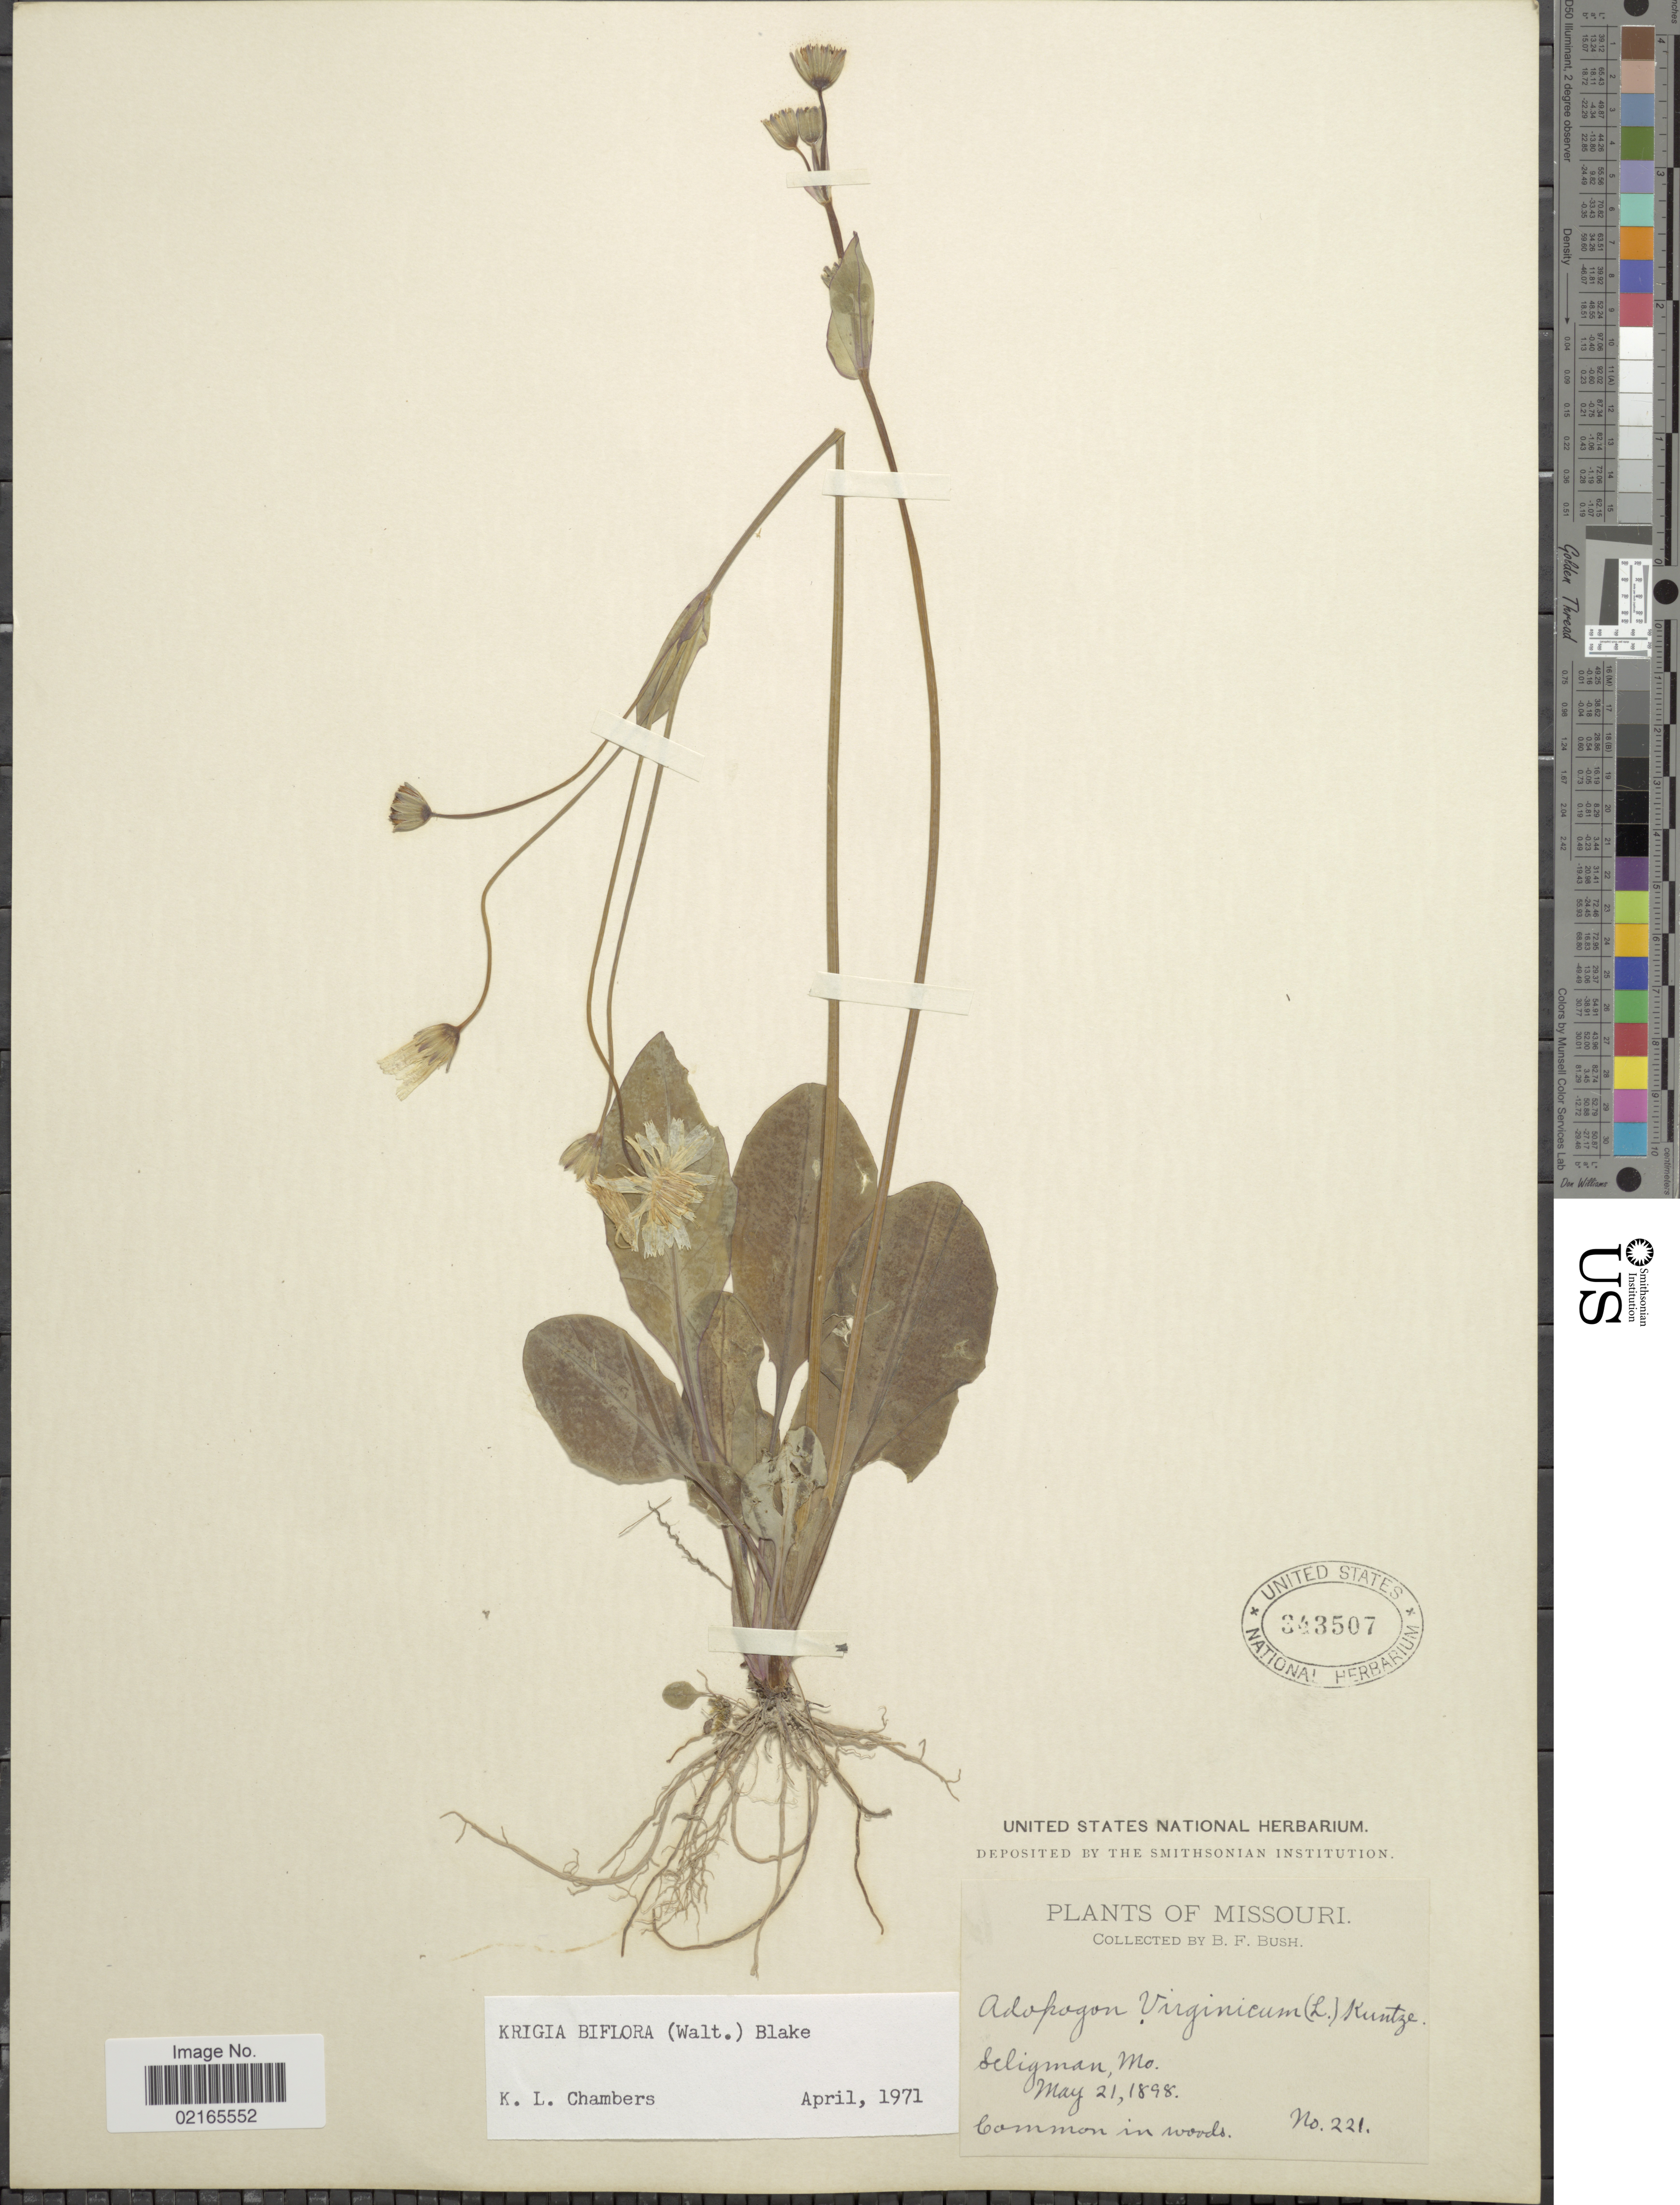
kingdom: Plantae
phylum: Tracheophyta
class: Magnoliopsida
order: Asterales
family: Asteraceae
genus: Krigia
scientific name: Krigia biflora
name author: (Walter) S.F. Blake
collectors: B. F. Bush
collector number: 221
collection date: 1898-05-21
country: United States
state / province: Missouri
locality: Seligman, common in woods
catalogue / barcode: US 343507